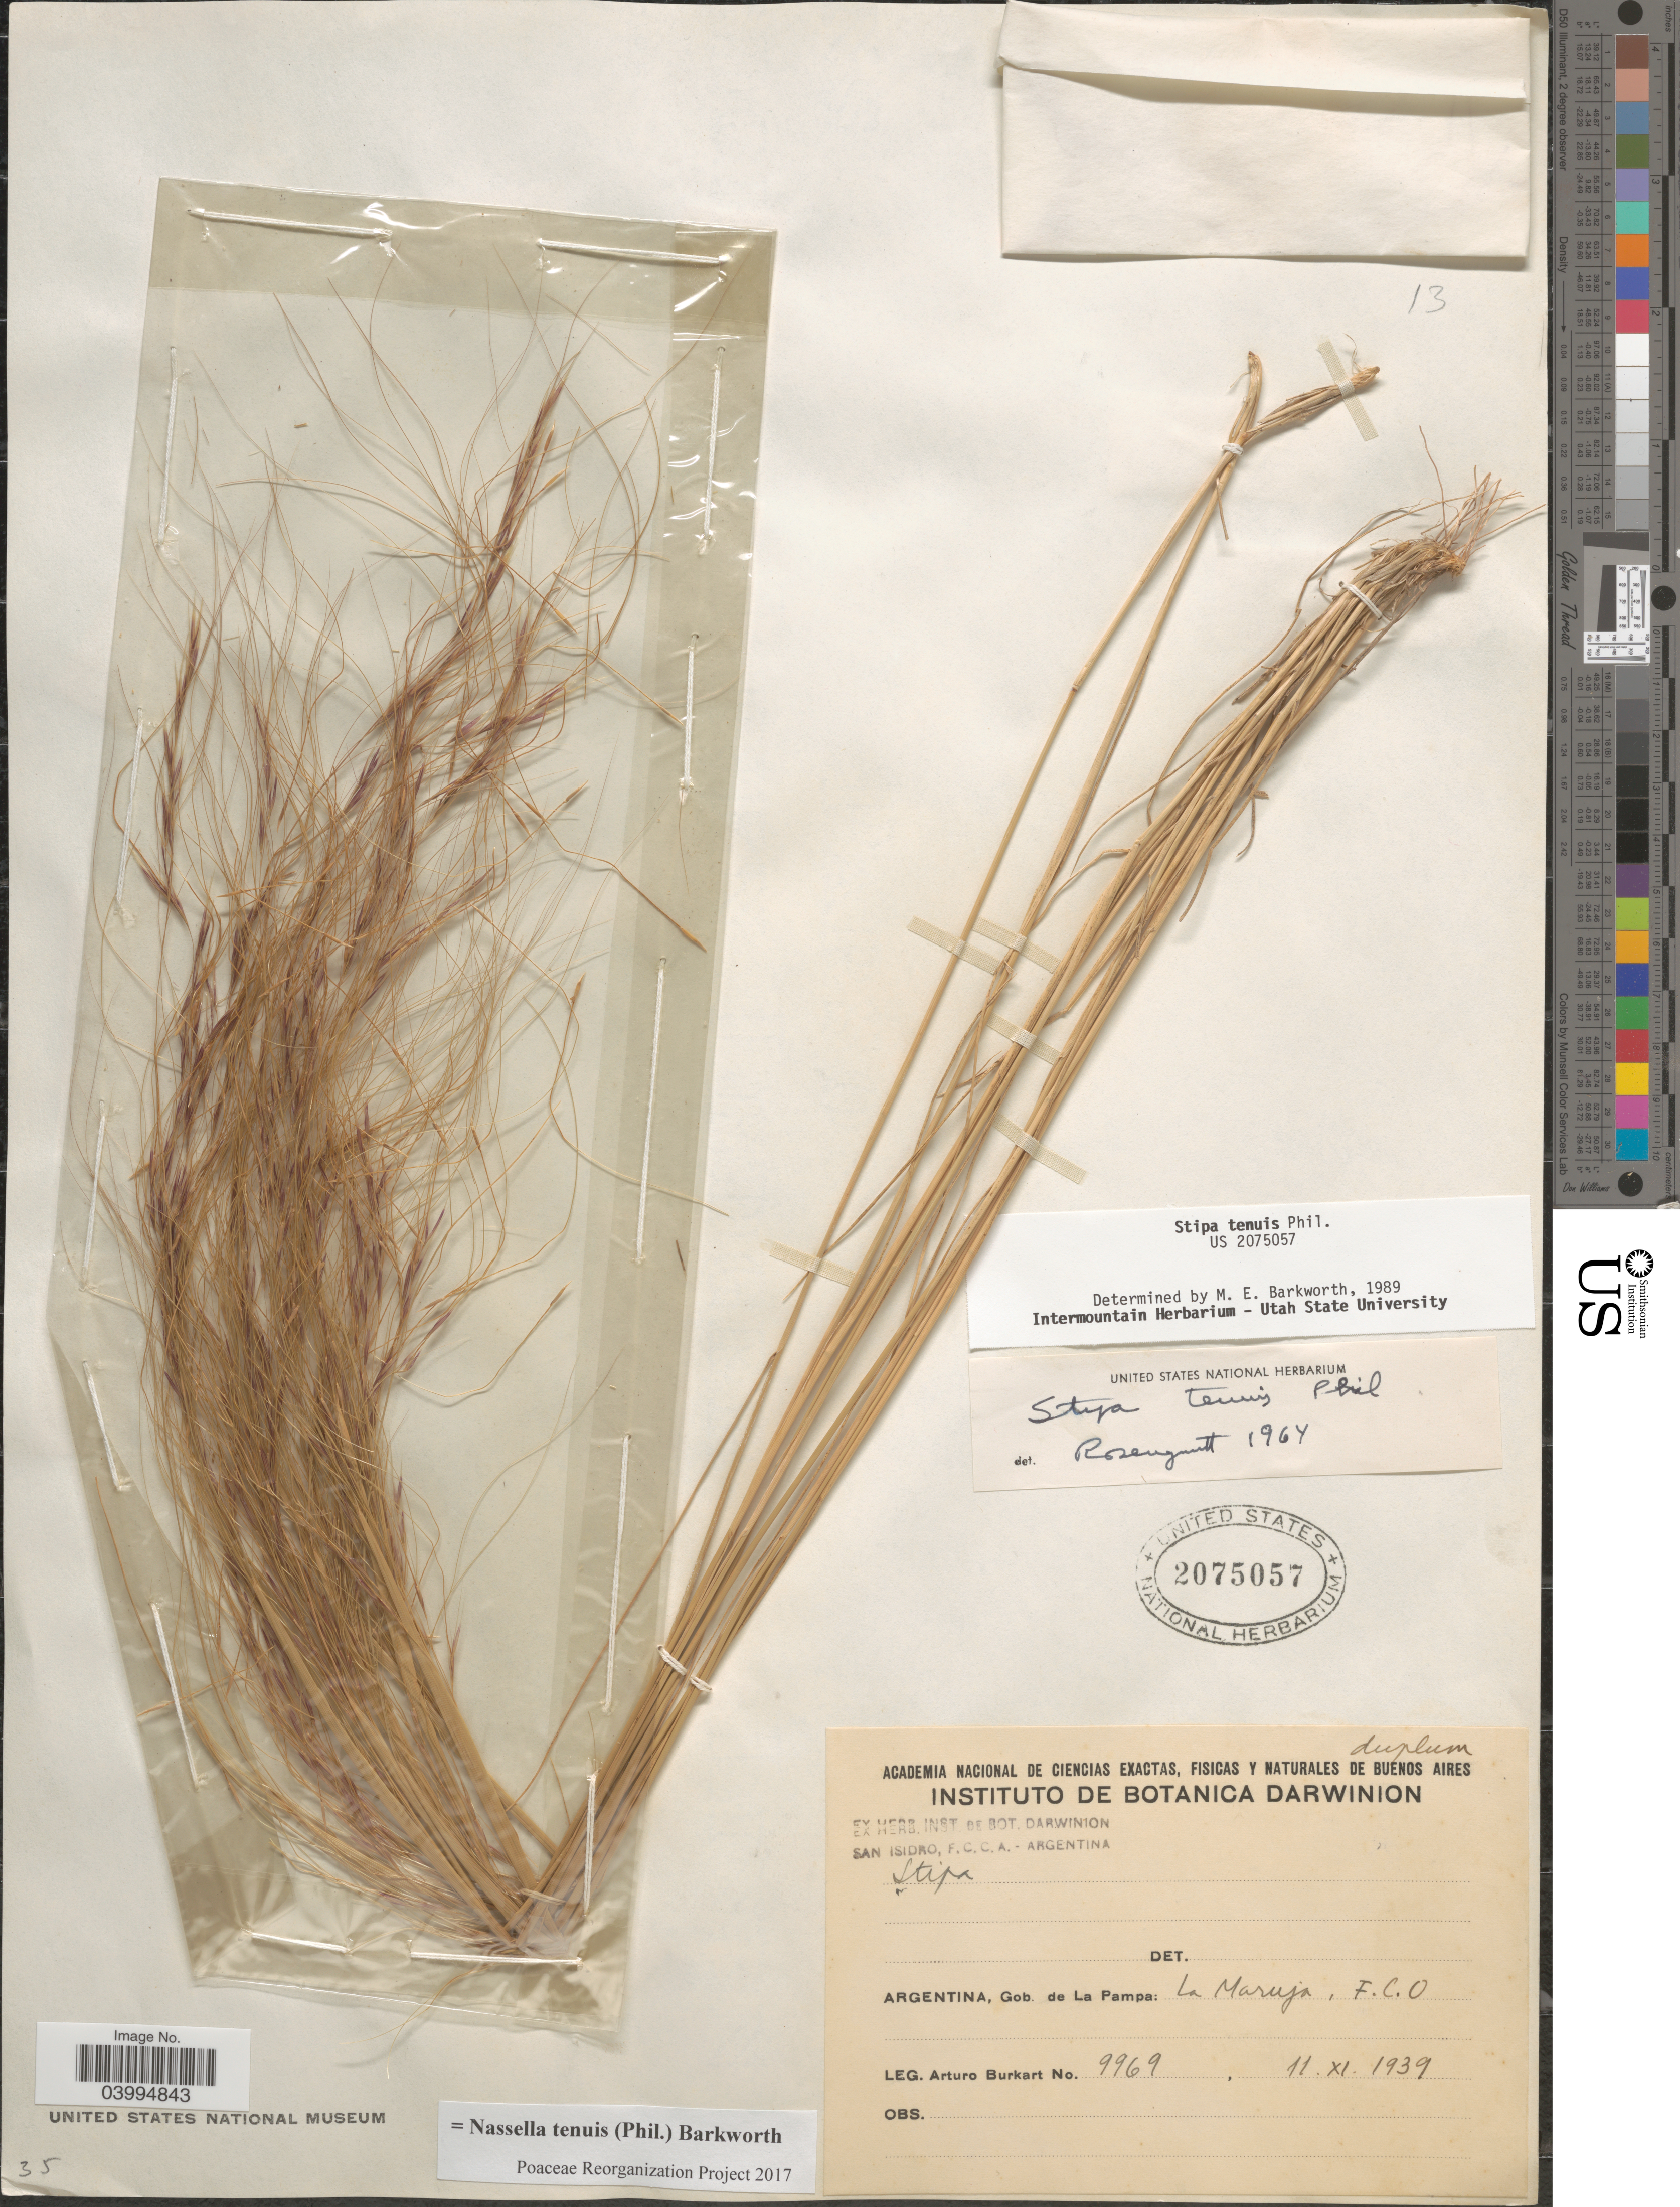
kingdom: Plantae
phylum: Tracheophyta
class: Liliopsida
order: Poales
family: Poaceae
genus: Nassella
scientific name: Nassella tenuis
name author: (Phil.) Barkworth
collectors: A. E. Burkart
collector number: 9969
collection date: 1939-11-11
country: Argentina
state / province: La Pampa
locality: Gob. de La Pampa: La Maruja, F.C.O.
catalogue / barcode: US 2075057